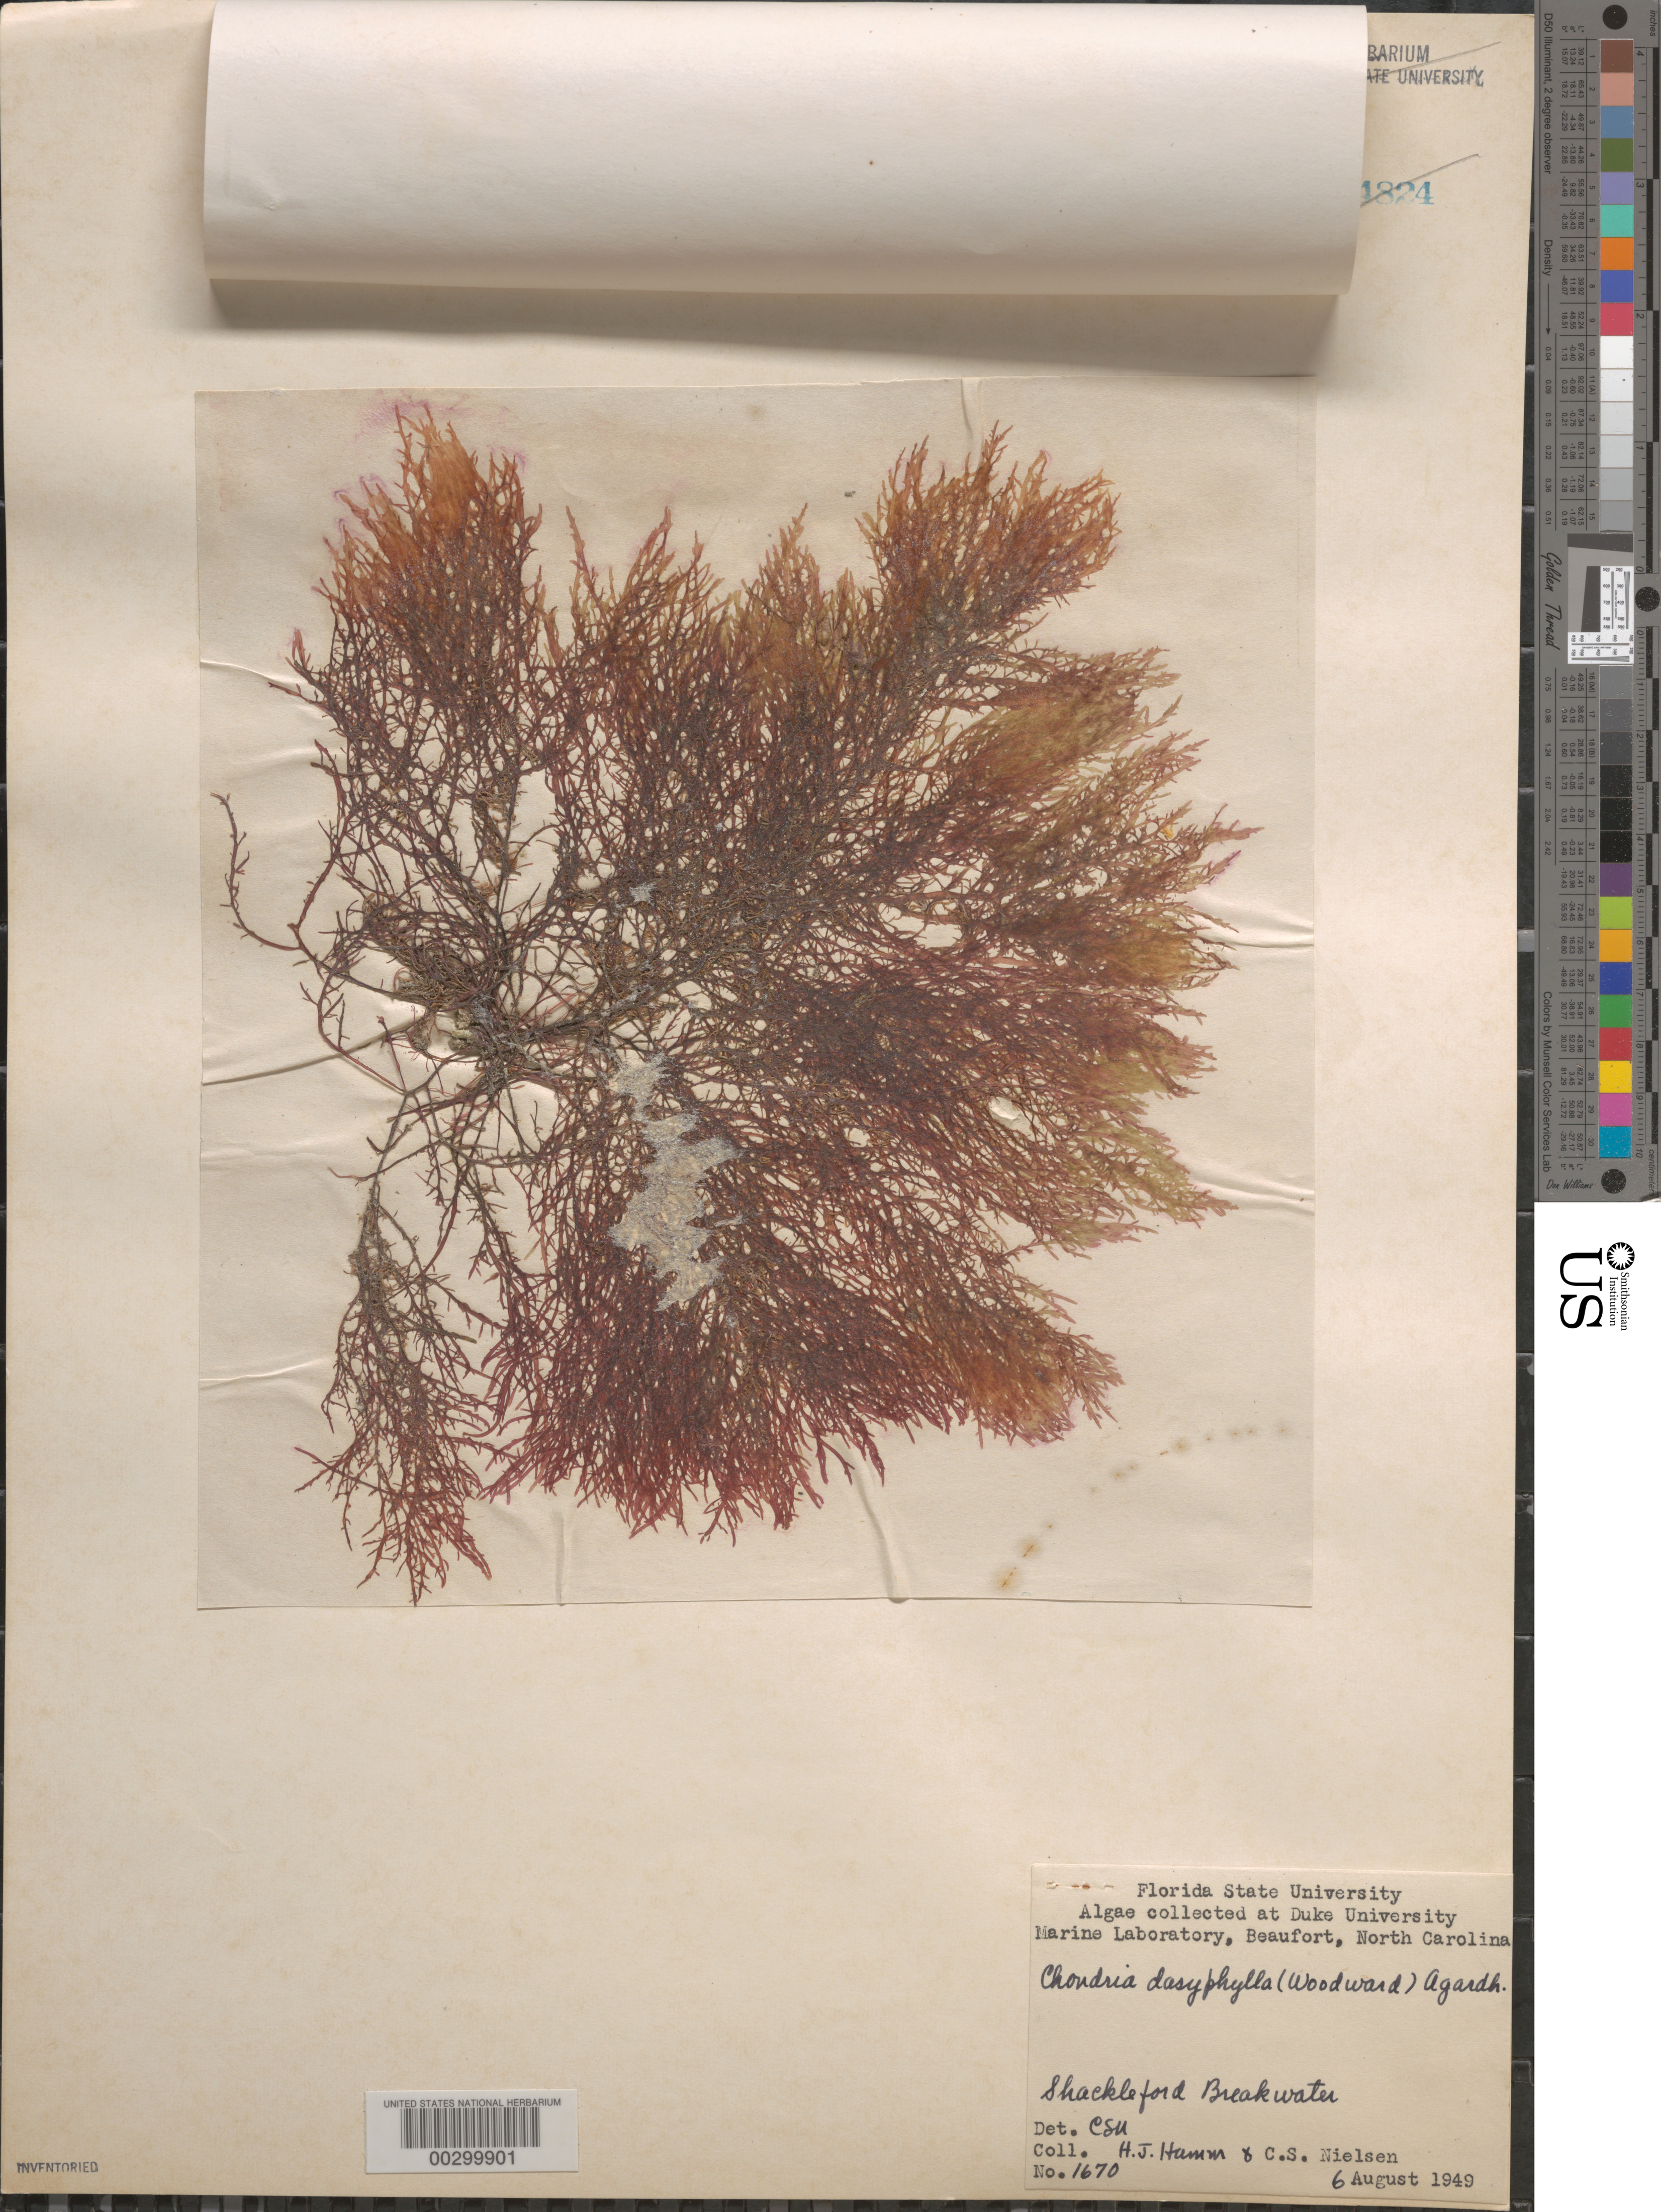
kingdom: Plantae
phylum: Rhodophyta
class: Florideophyceae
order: Ceramiales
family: Rhodomelaceae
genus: Chondria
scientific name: Chondria dasyphylla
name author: (Woodw.) C. Agardh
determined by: Nielsen, C. S.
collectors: H. J. Humm & C. S. Nielsen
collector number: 1670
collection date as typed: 06 Aug 1949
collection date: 1949-08-06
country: United States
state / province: North Carolina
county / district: Carteret County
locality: Beaufort, Shackleford breakwater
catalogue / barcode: US 21607